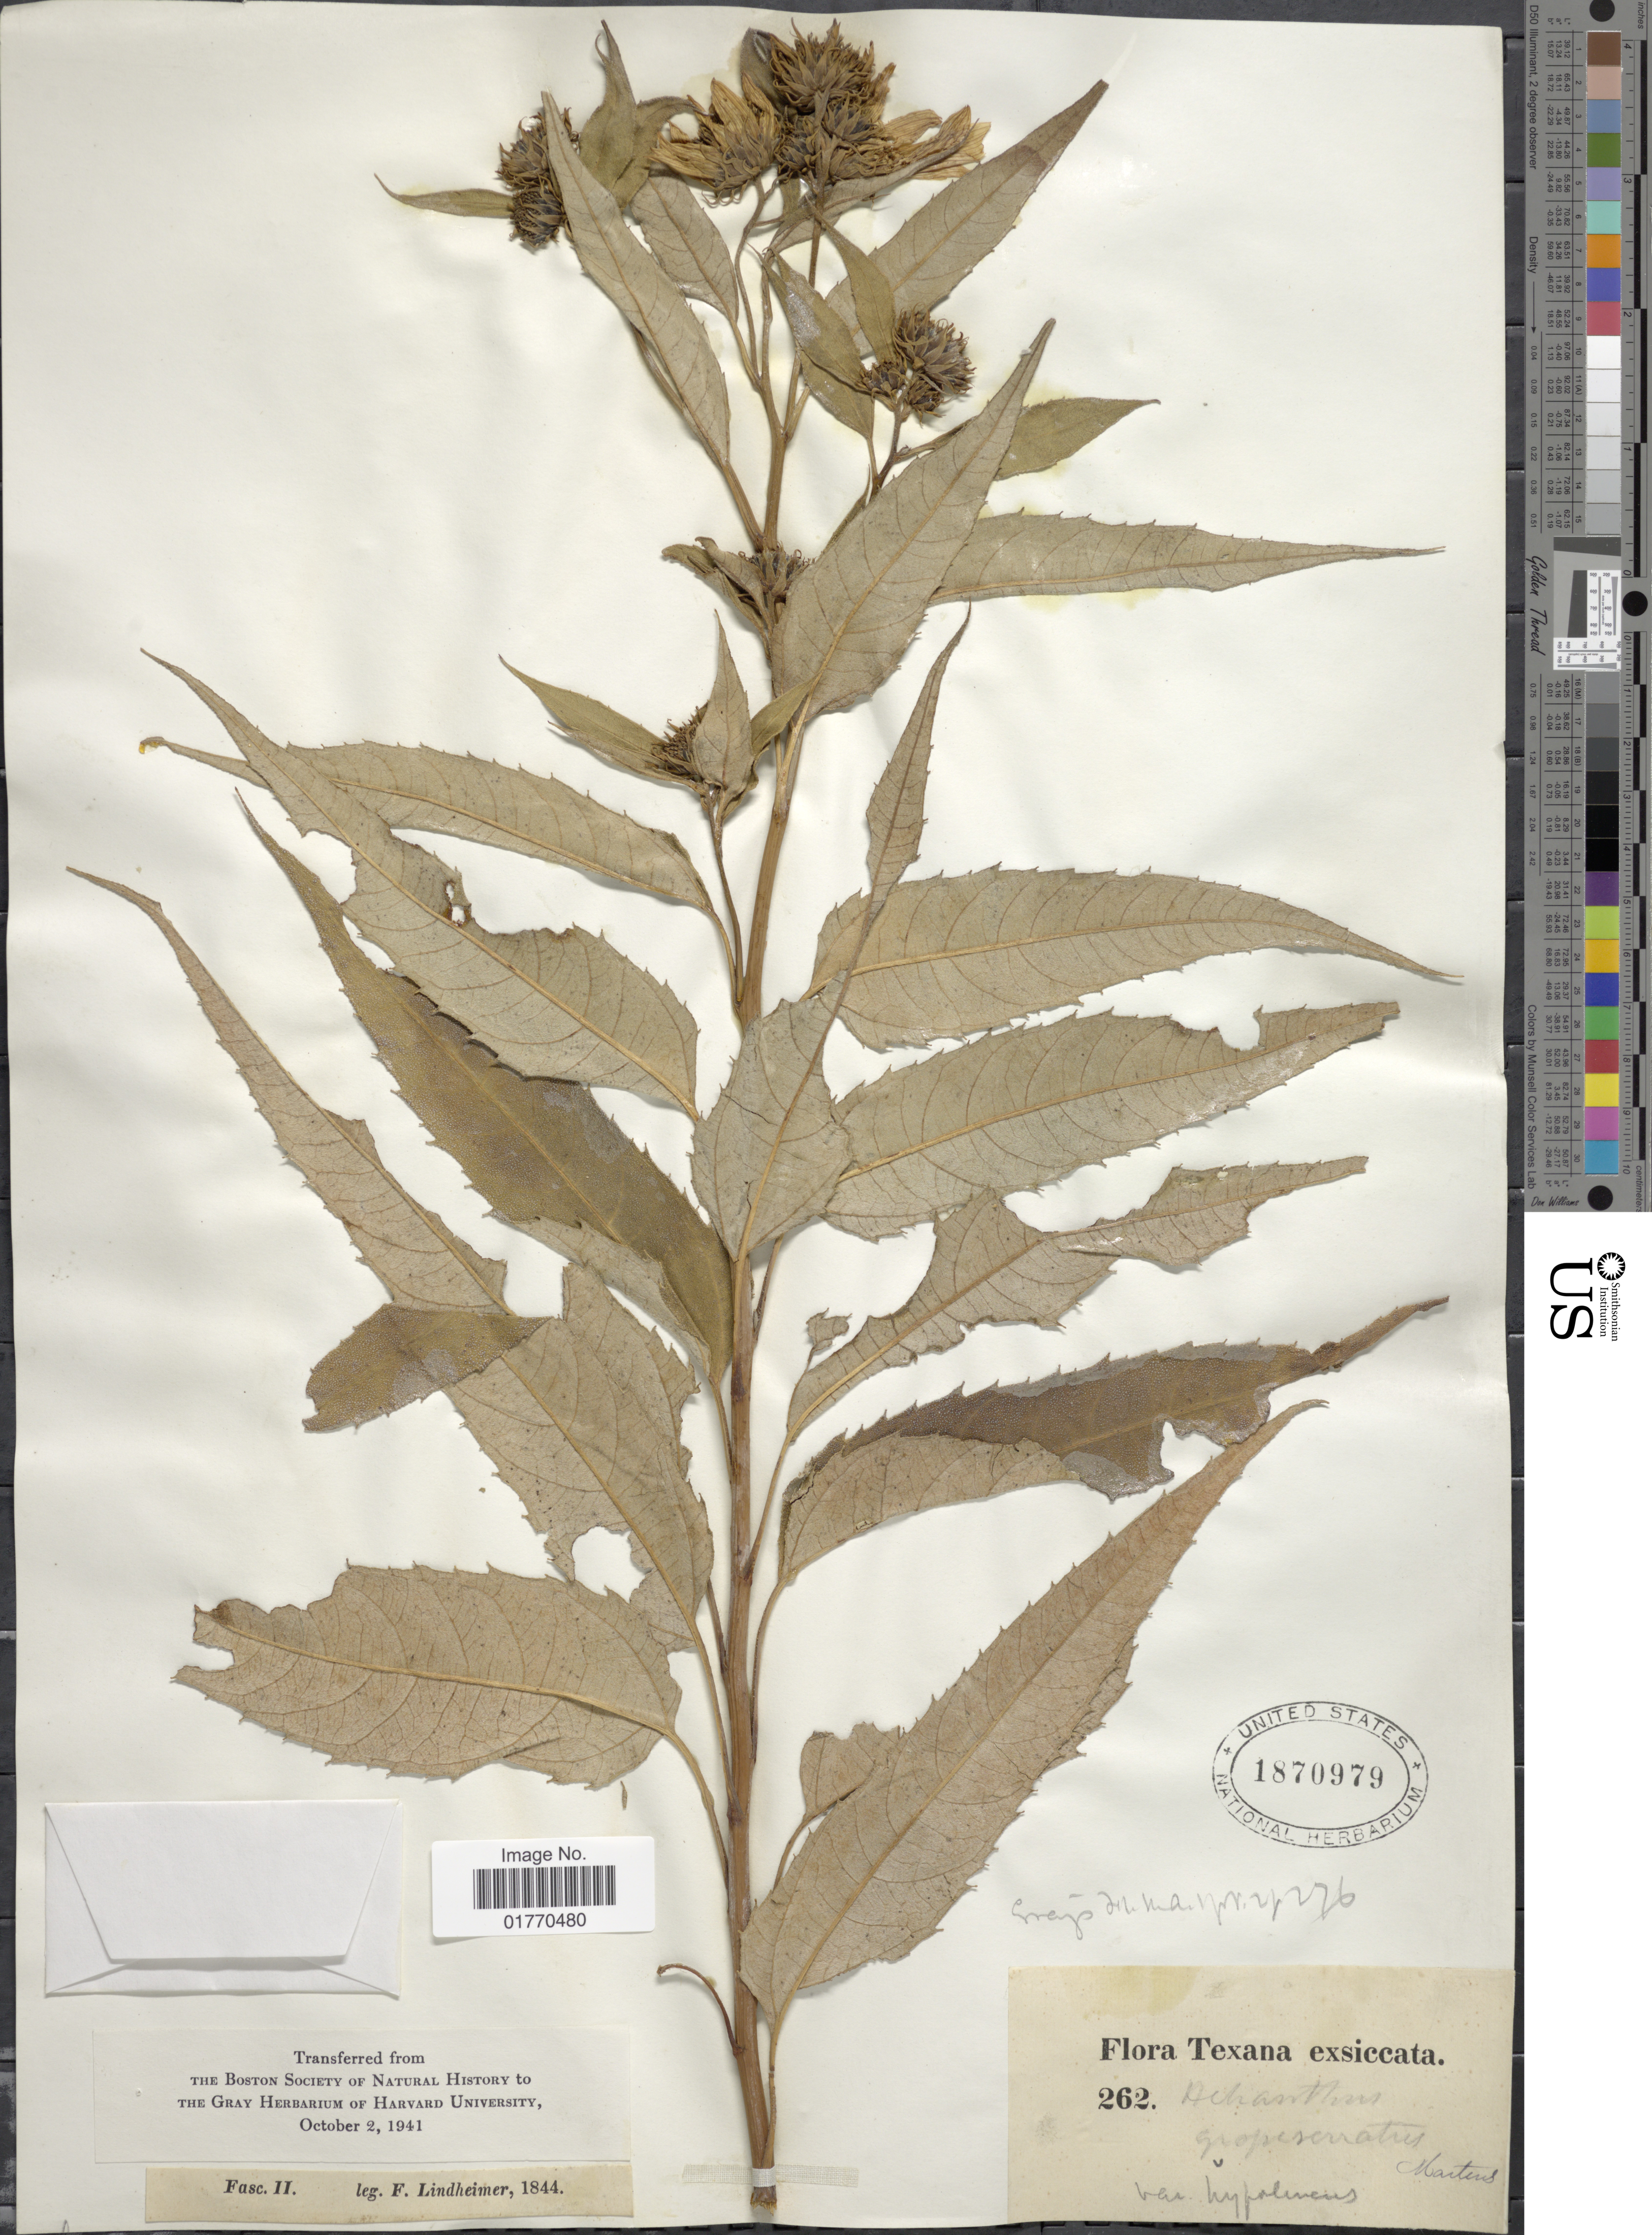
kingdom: Plantae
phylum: Tracheophyta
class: Magnoliopsida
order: Asterales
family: Asteraceae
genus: Helianthus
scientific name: Helianthus grosseserratus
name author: M. Martens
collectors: F. Lindheimer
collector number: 262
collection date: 1844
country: United States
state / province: Texas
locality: Fasc. II.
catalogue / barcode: US 1870979